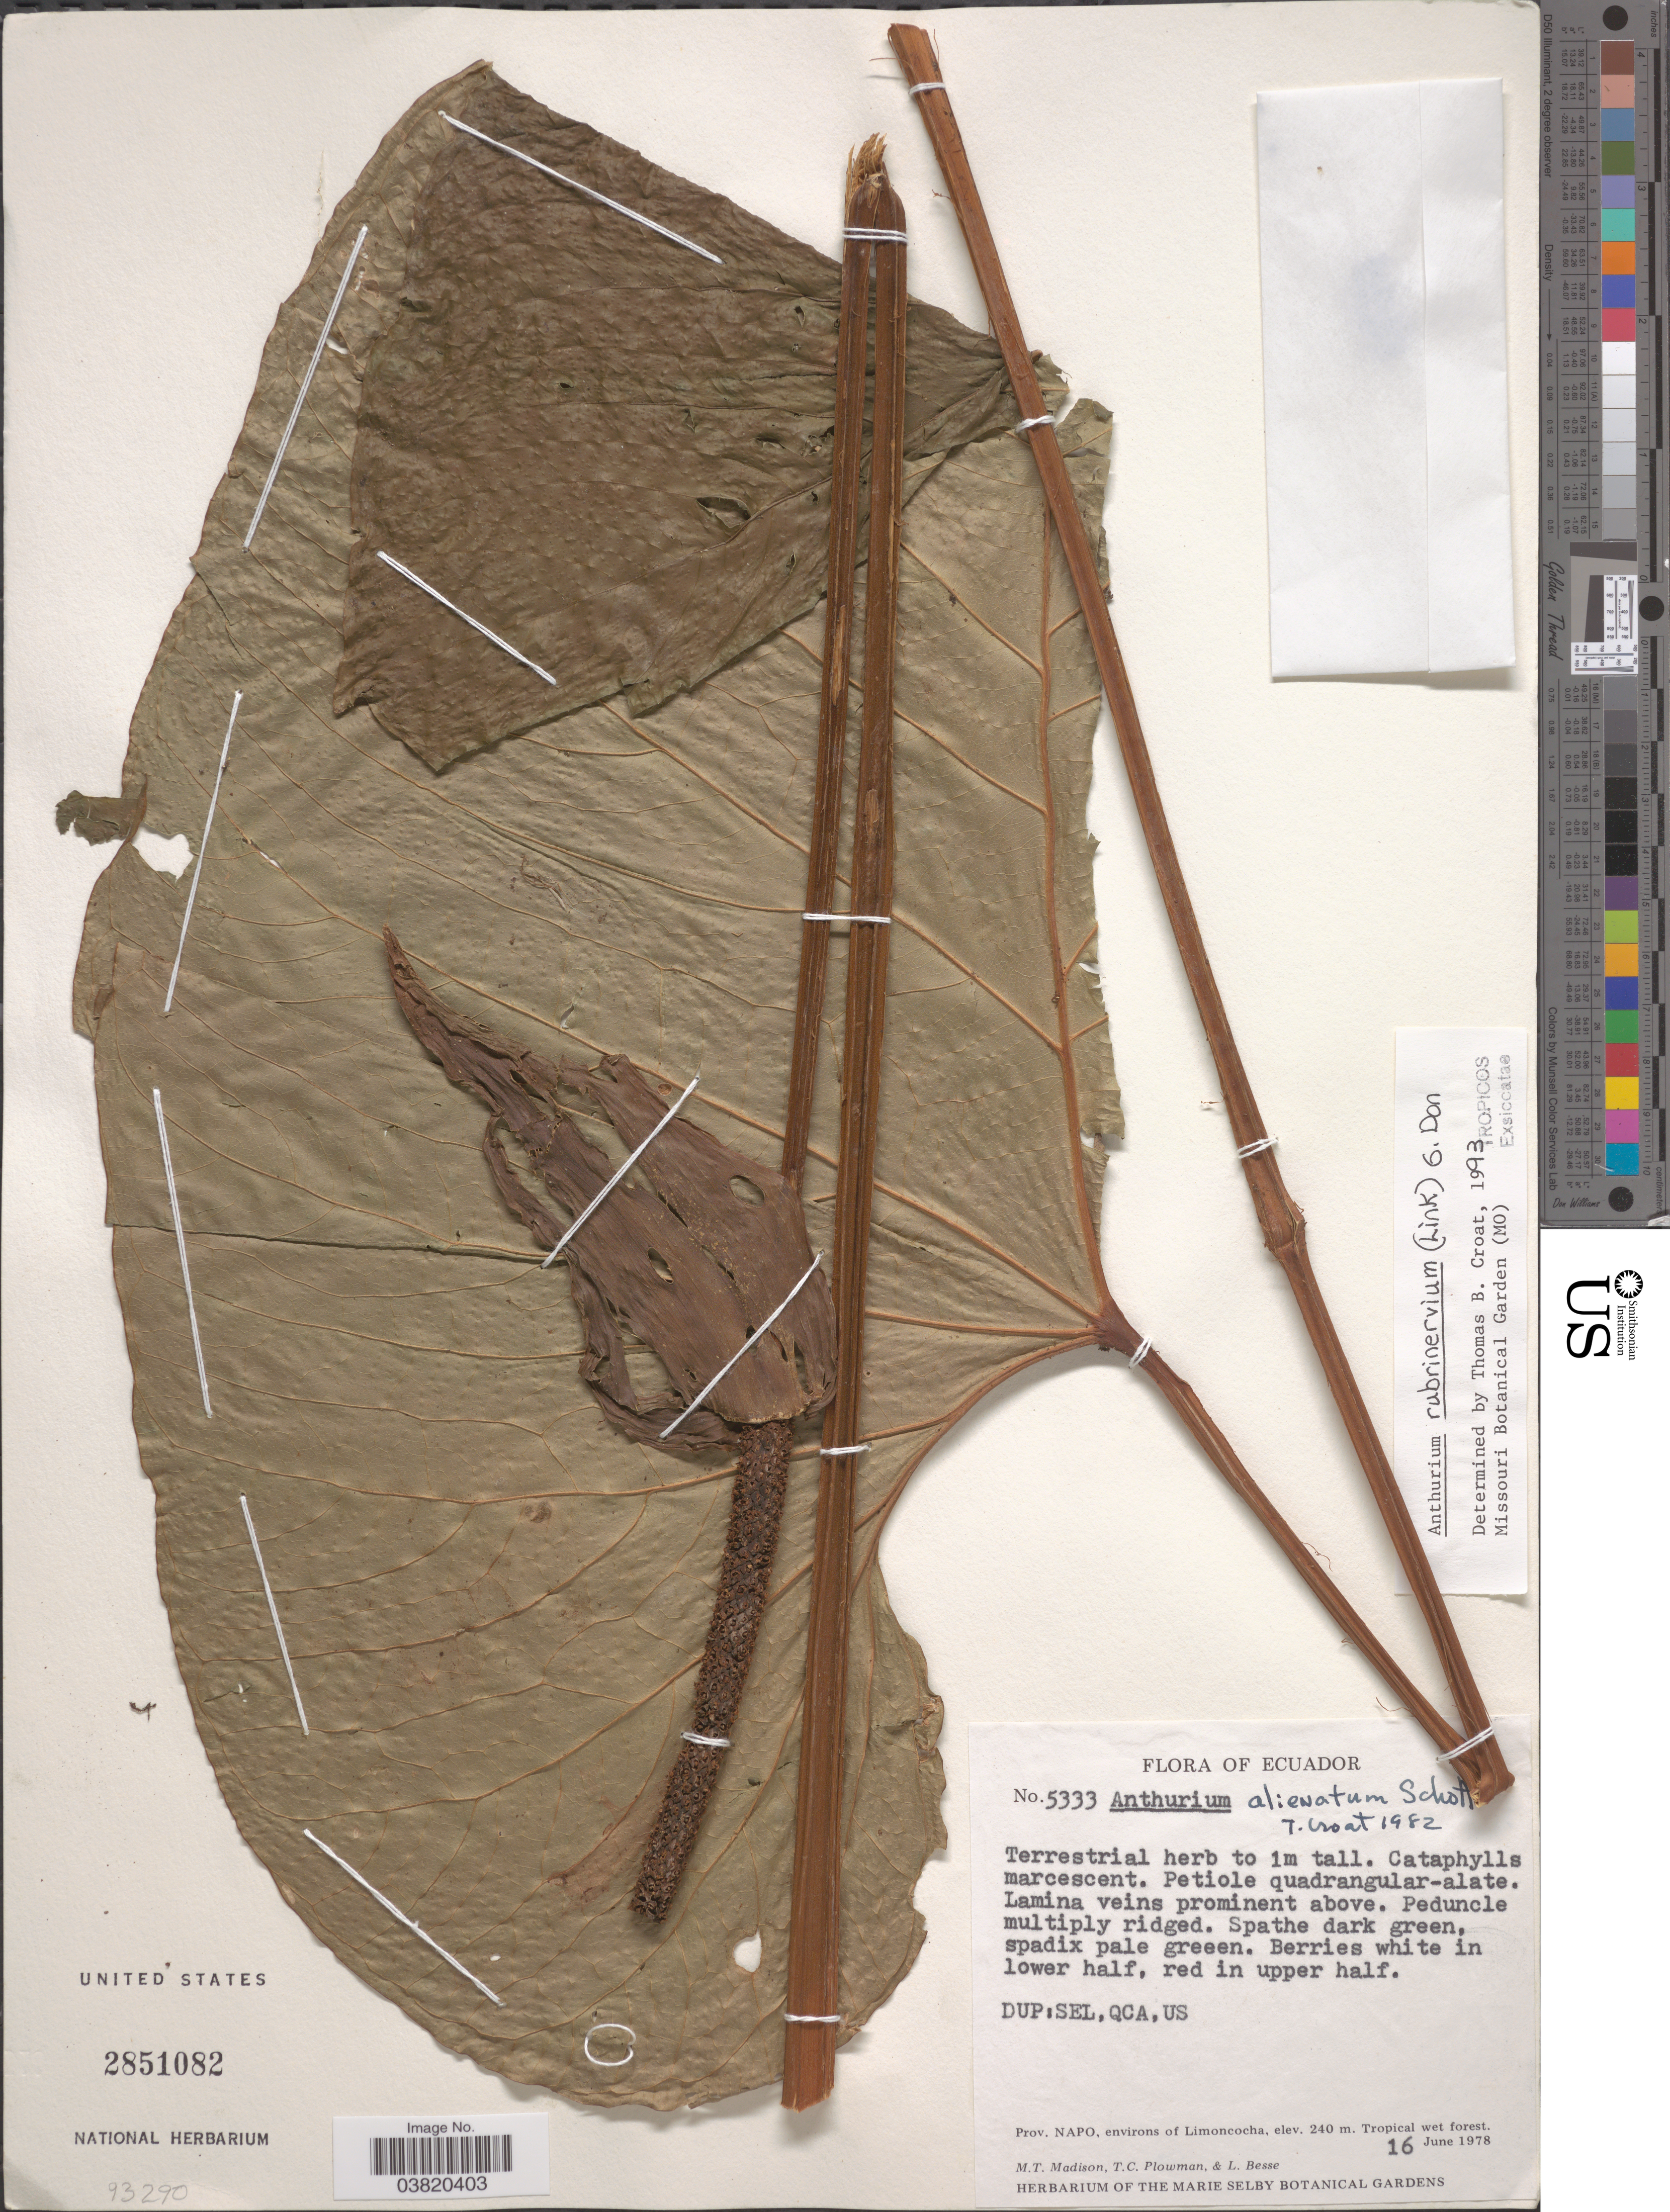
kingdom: Plantae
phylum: Tracheophyta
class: Liliopsida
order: Alismatales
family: Araceae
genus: Anthurium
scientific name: Anthurium rubrinervium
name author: (Link) G. Don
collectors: M. T. Madison, T. Plowman & L. Besse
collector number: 5333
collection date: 1978-06-16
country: Ecuador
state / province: Napo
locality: Environs of Limoncocha.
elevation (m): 240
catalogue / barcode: US 2851082